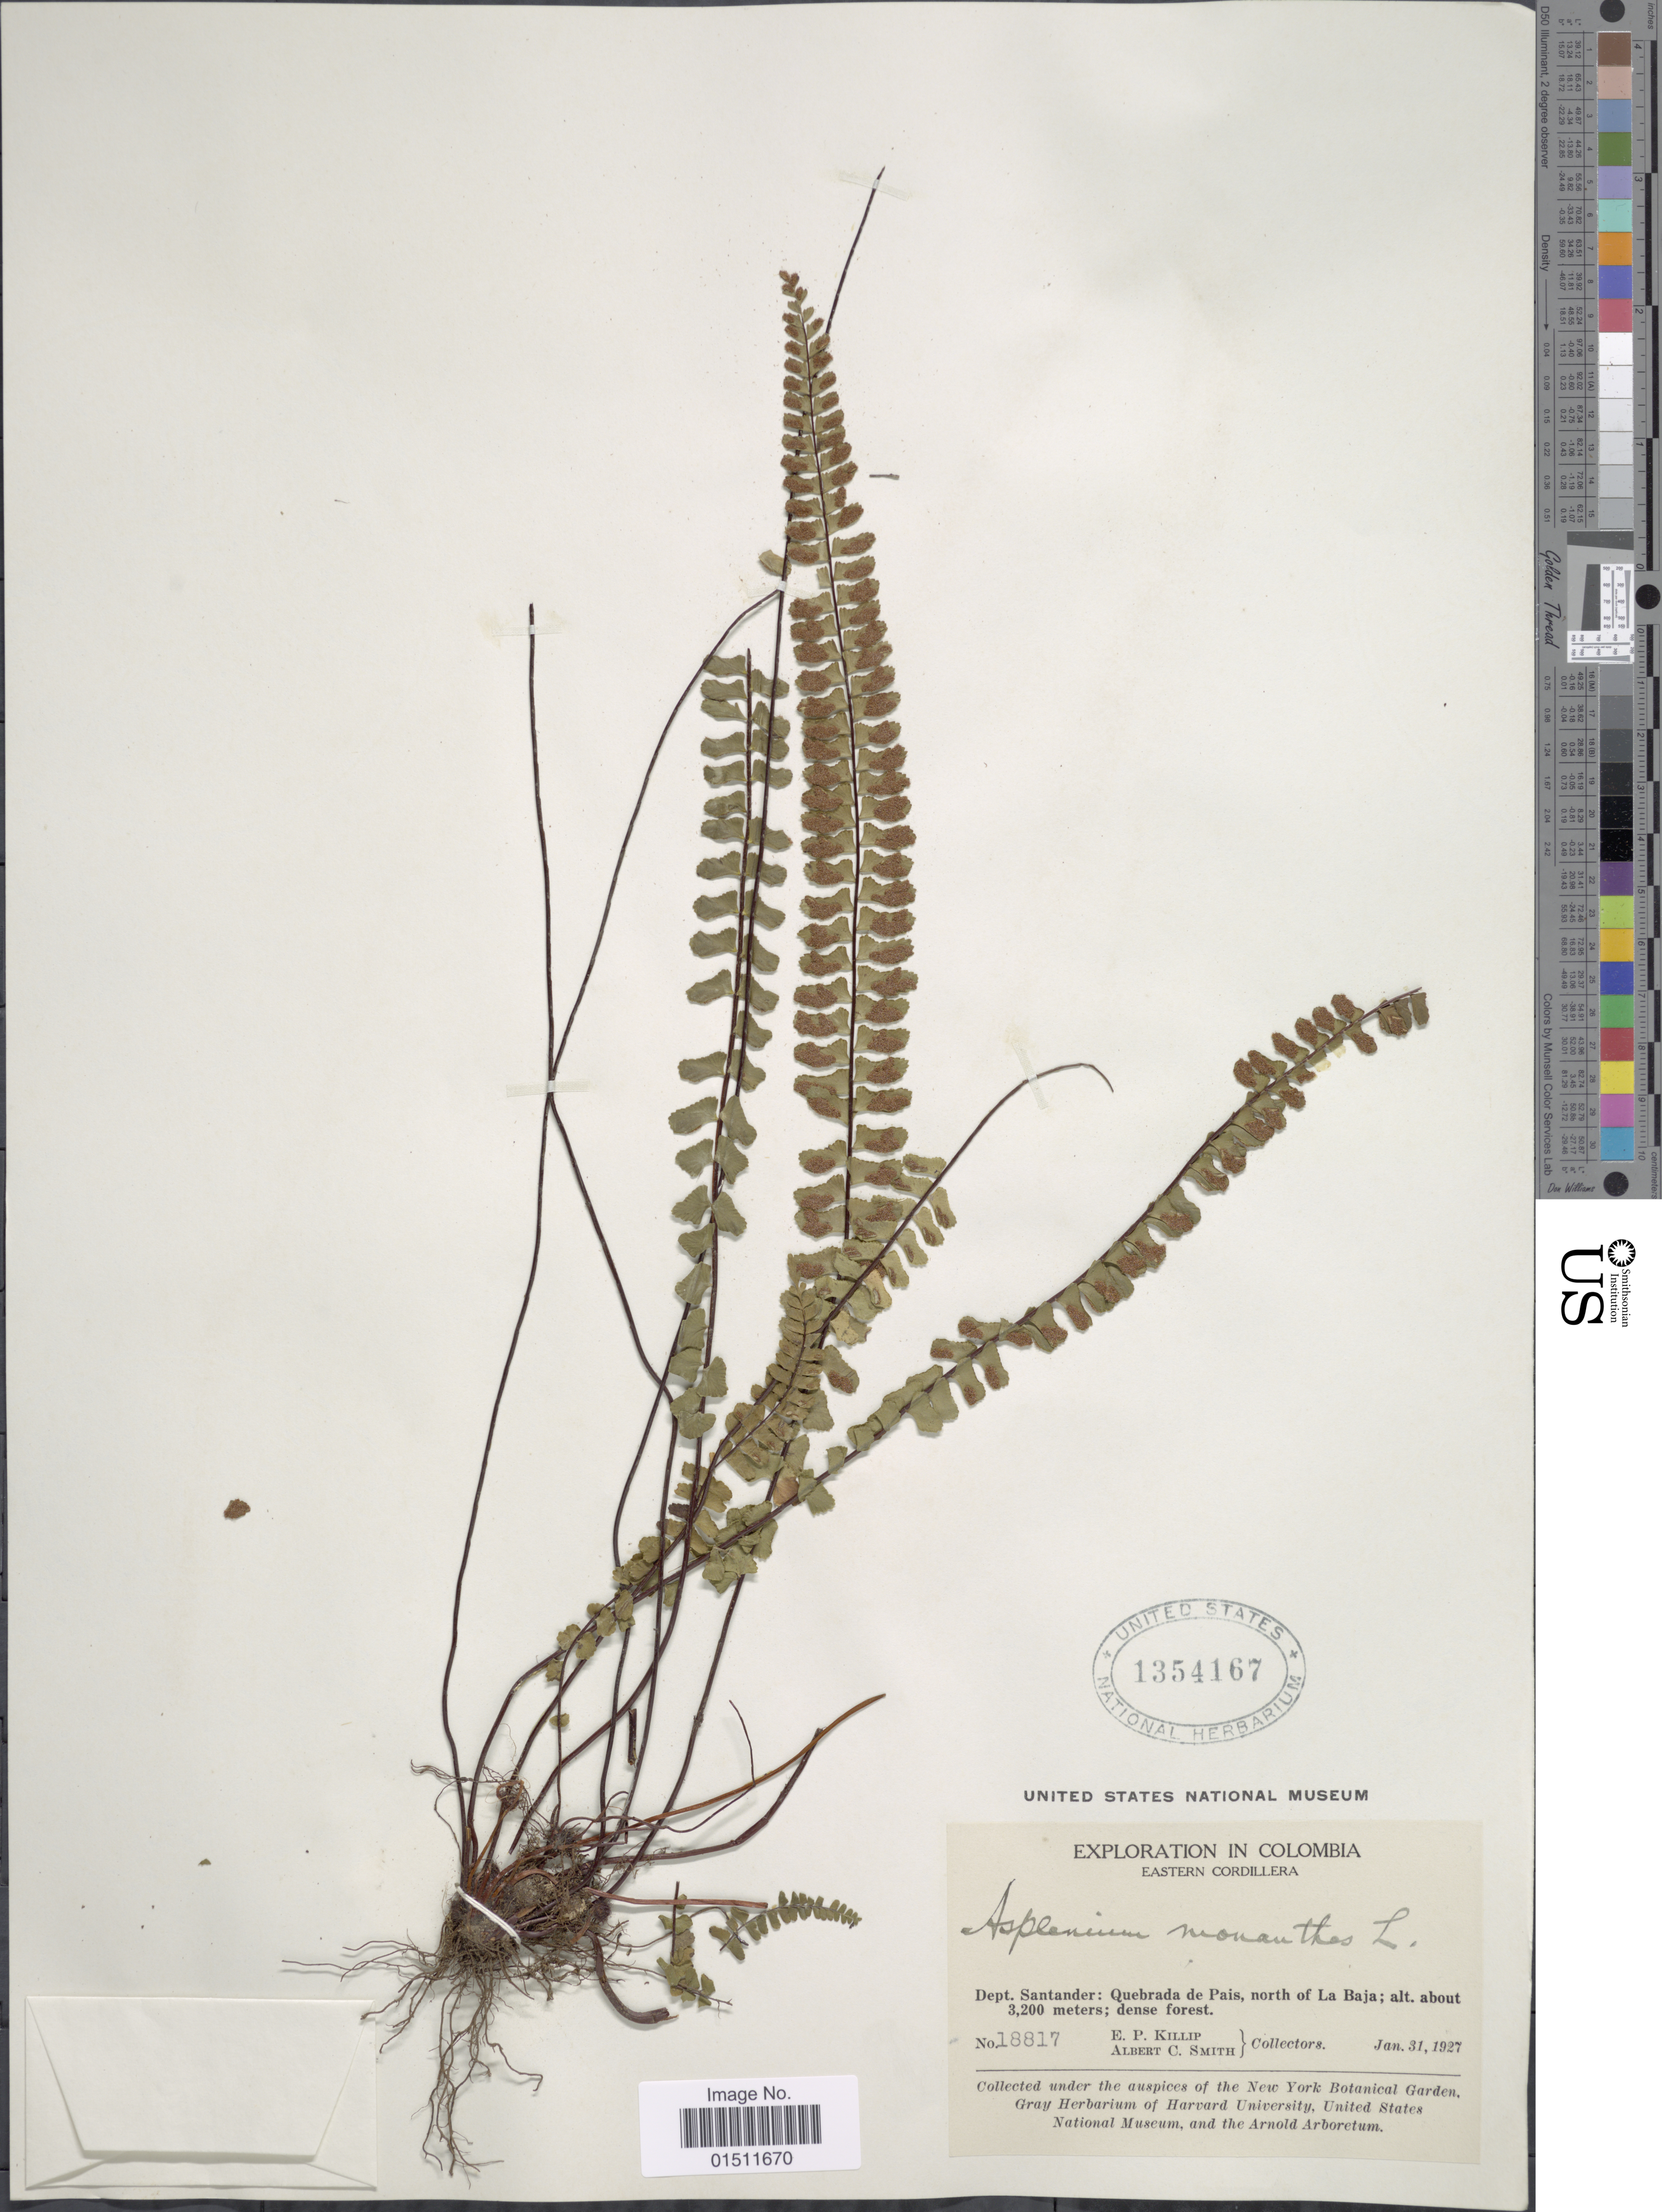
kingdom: Plantae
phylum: Tracheophyta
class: Polypodiopsida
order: Polypodiales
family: Aspleniaceae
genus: Asplenium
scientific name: Asplenium monanthes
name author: L.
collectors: E. P. Killip & A. C. Smith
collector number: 18817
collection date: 1927-01-31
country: Colombia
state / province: Santander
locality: Eastern Cordillera, dept. Santander; Quebrada de Pais, north of La Baja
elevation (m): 3200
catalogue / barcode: US 1354167